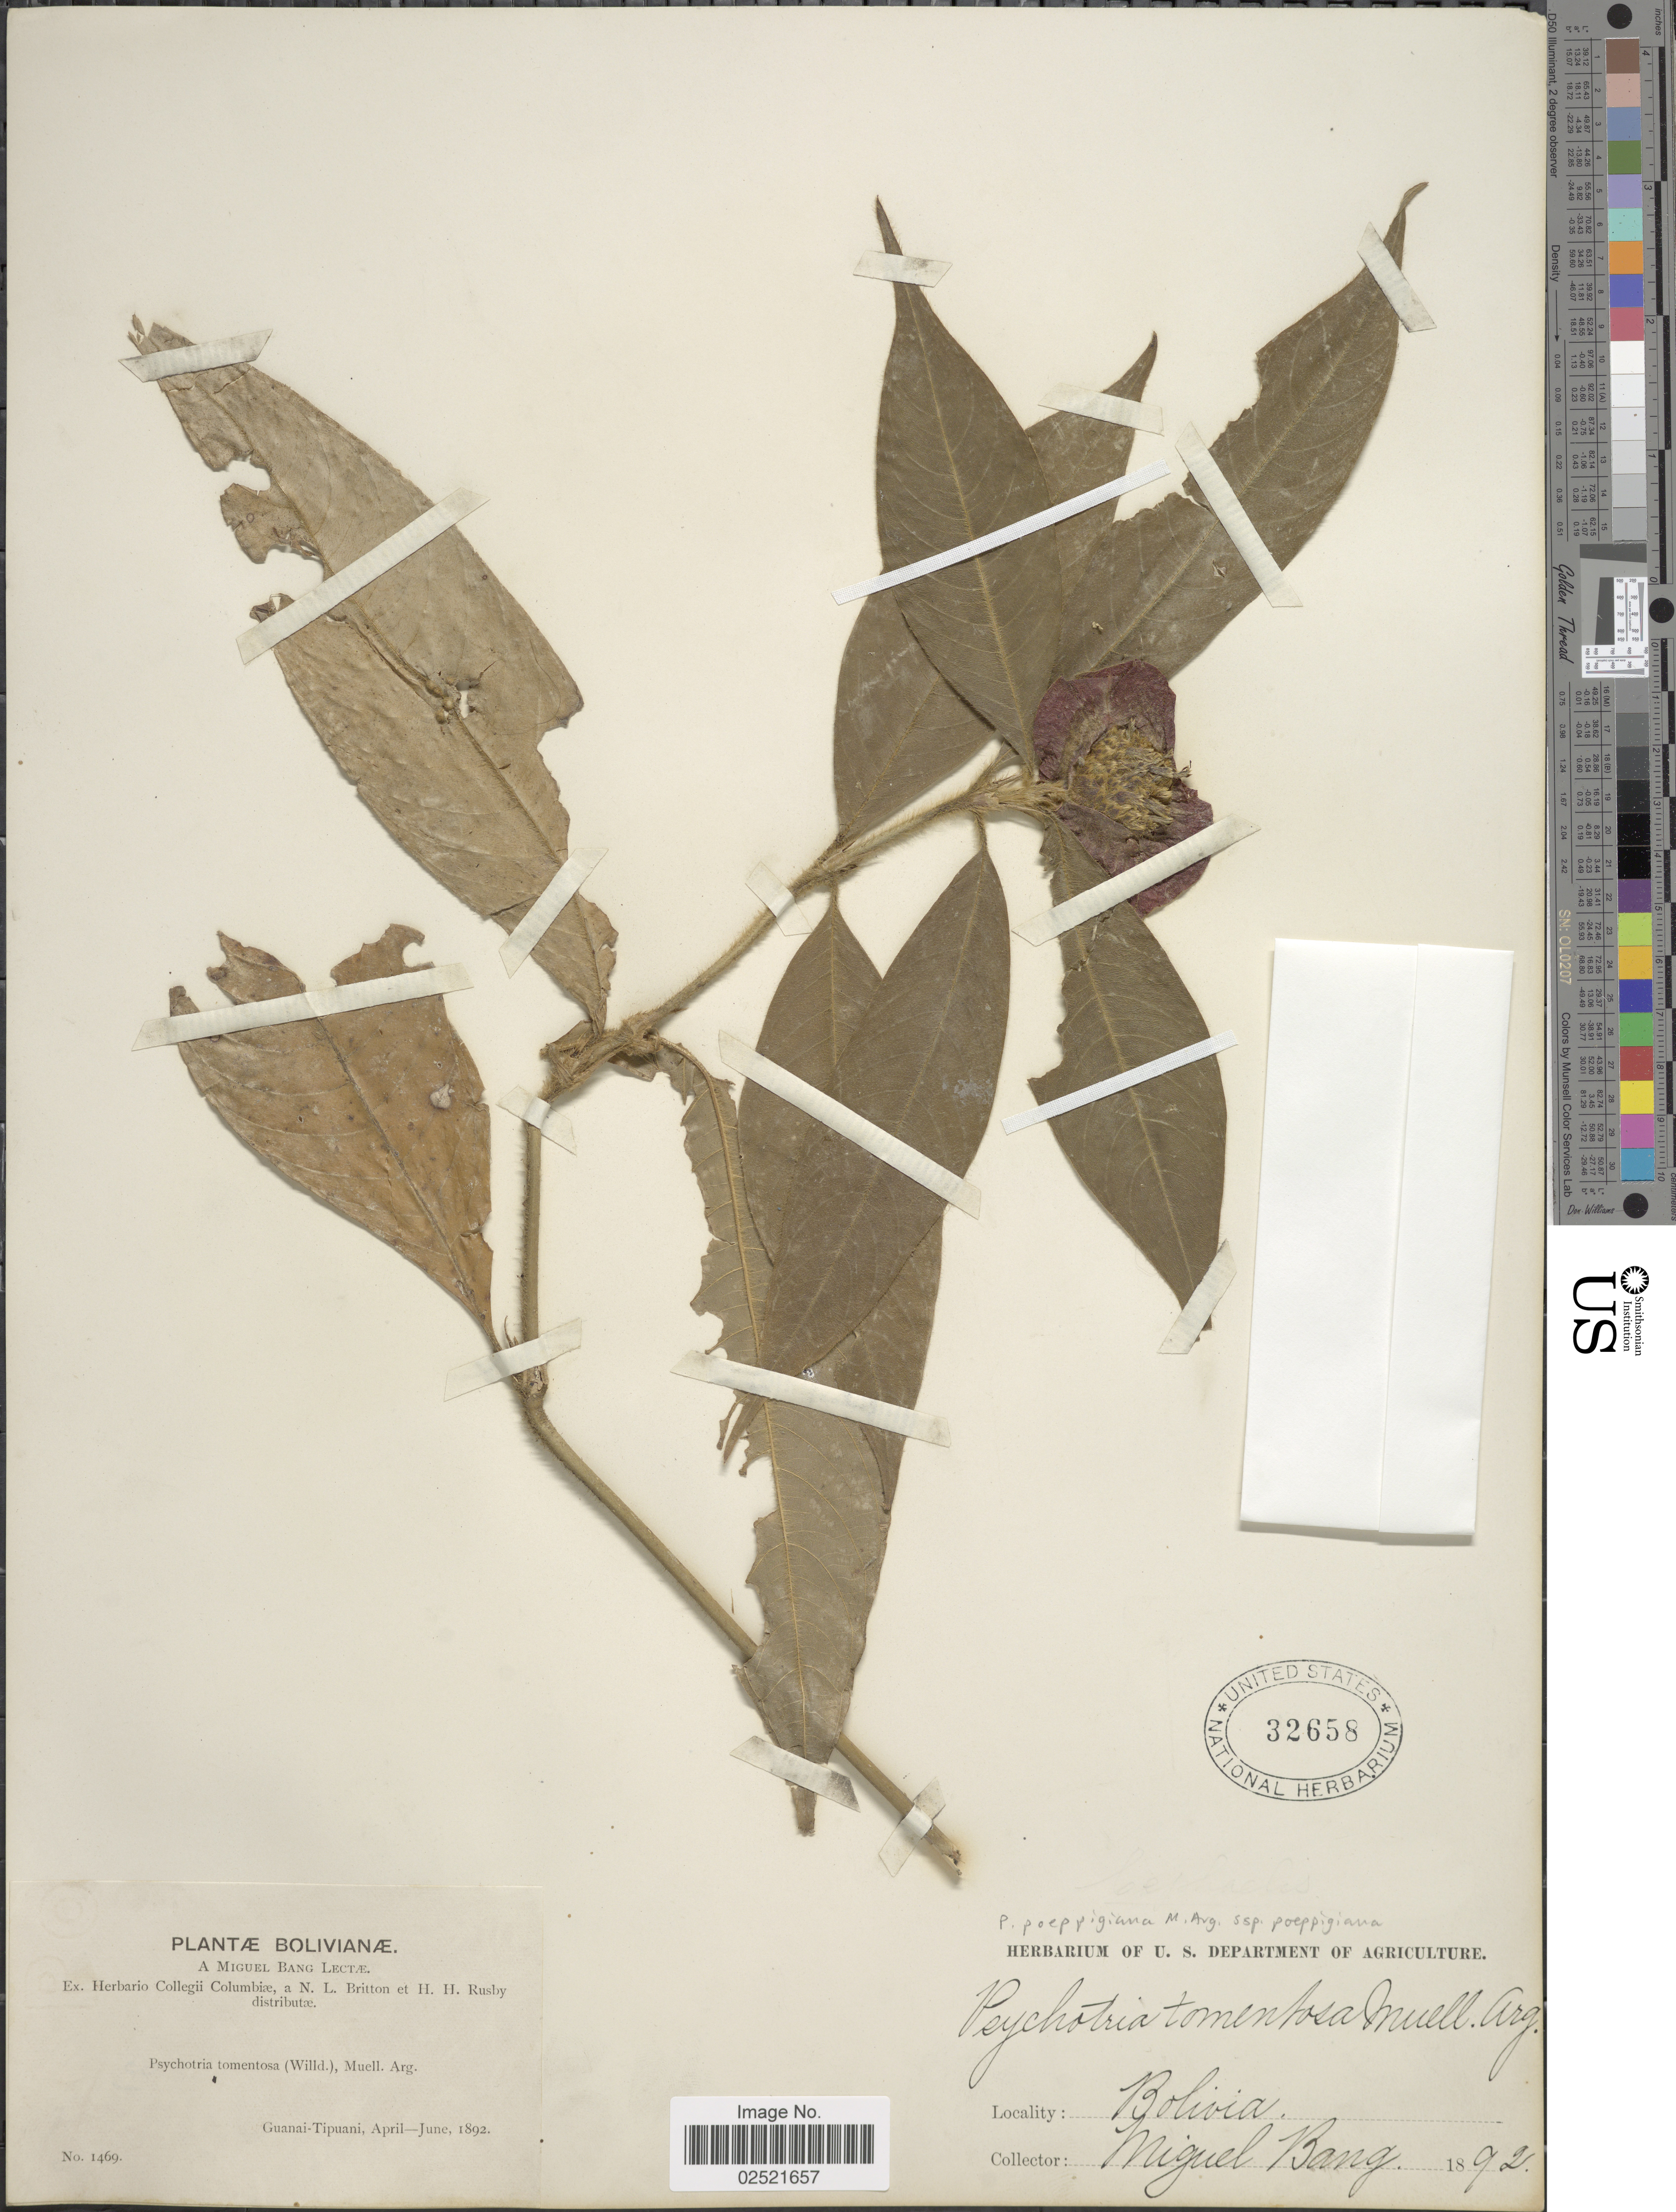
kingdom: Plantae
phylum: Tracheophyta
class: Magnoliopsida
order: Gentianales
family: Rubiaceae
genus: Psychotria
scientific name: Psychotria poeppigiana subsp. poeppigiana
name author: Müll. Arg.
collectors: M. Bang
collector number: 1469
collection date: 1892-04/1892-06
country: Bolivia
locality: Guanai-Tipuani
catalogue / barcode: US 32658